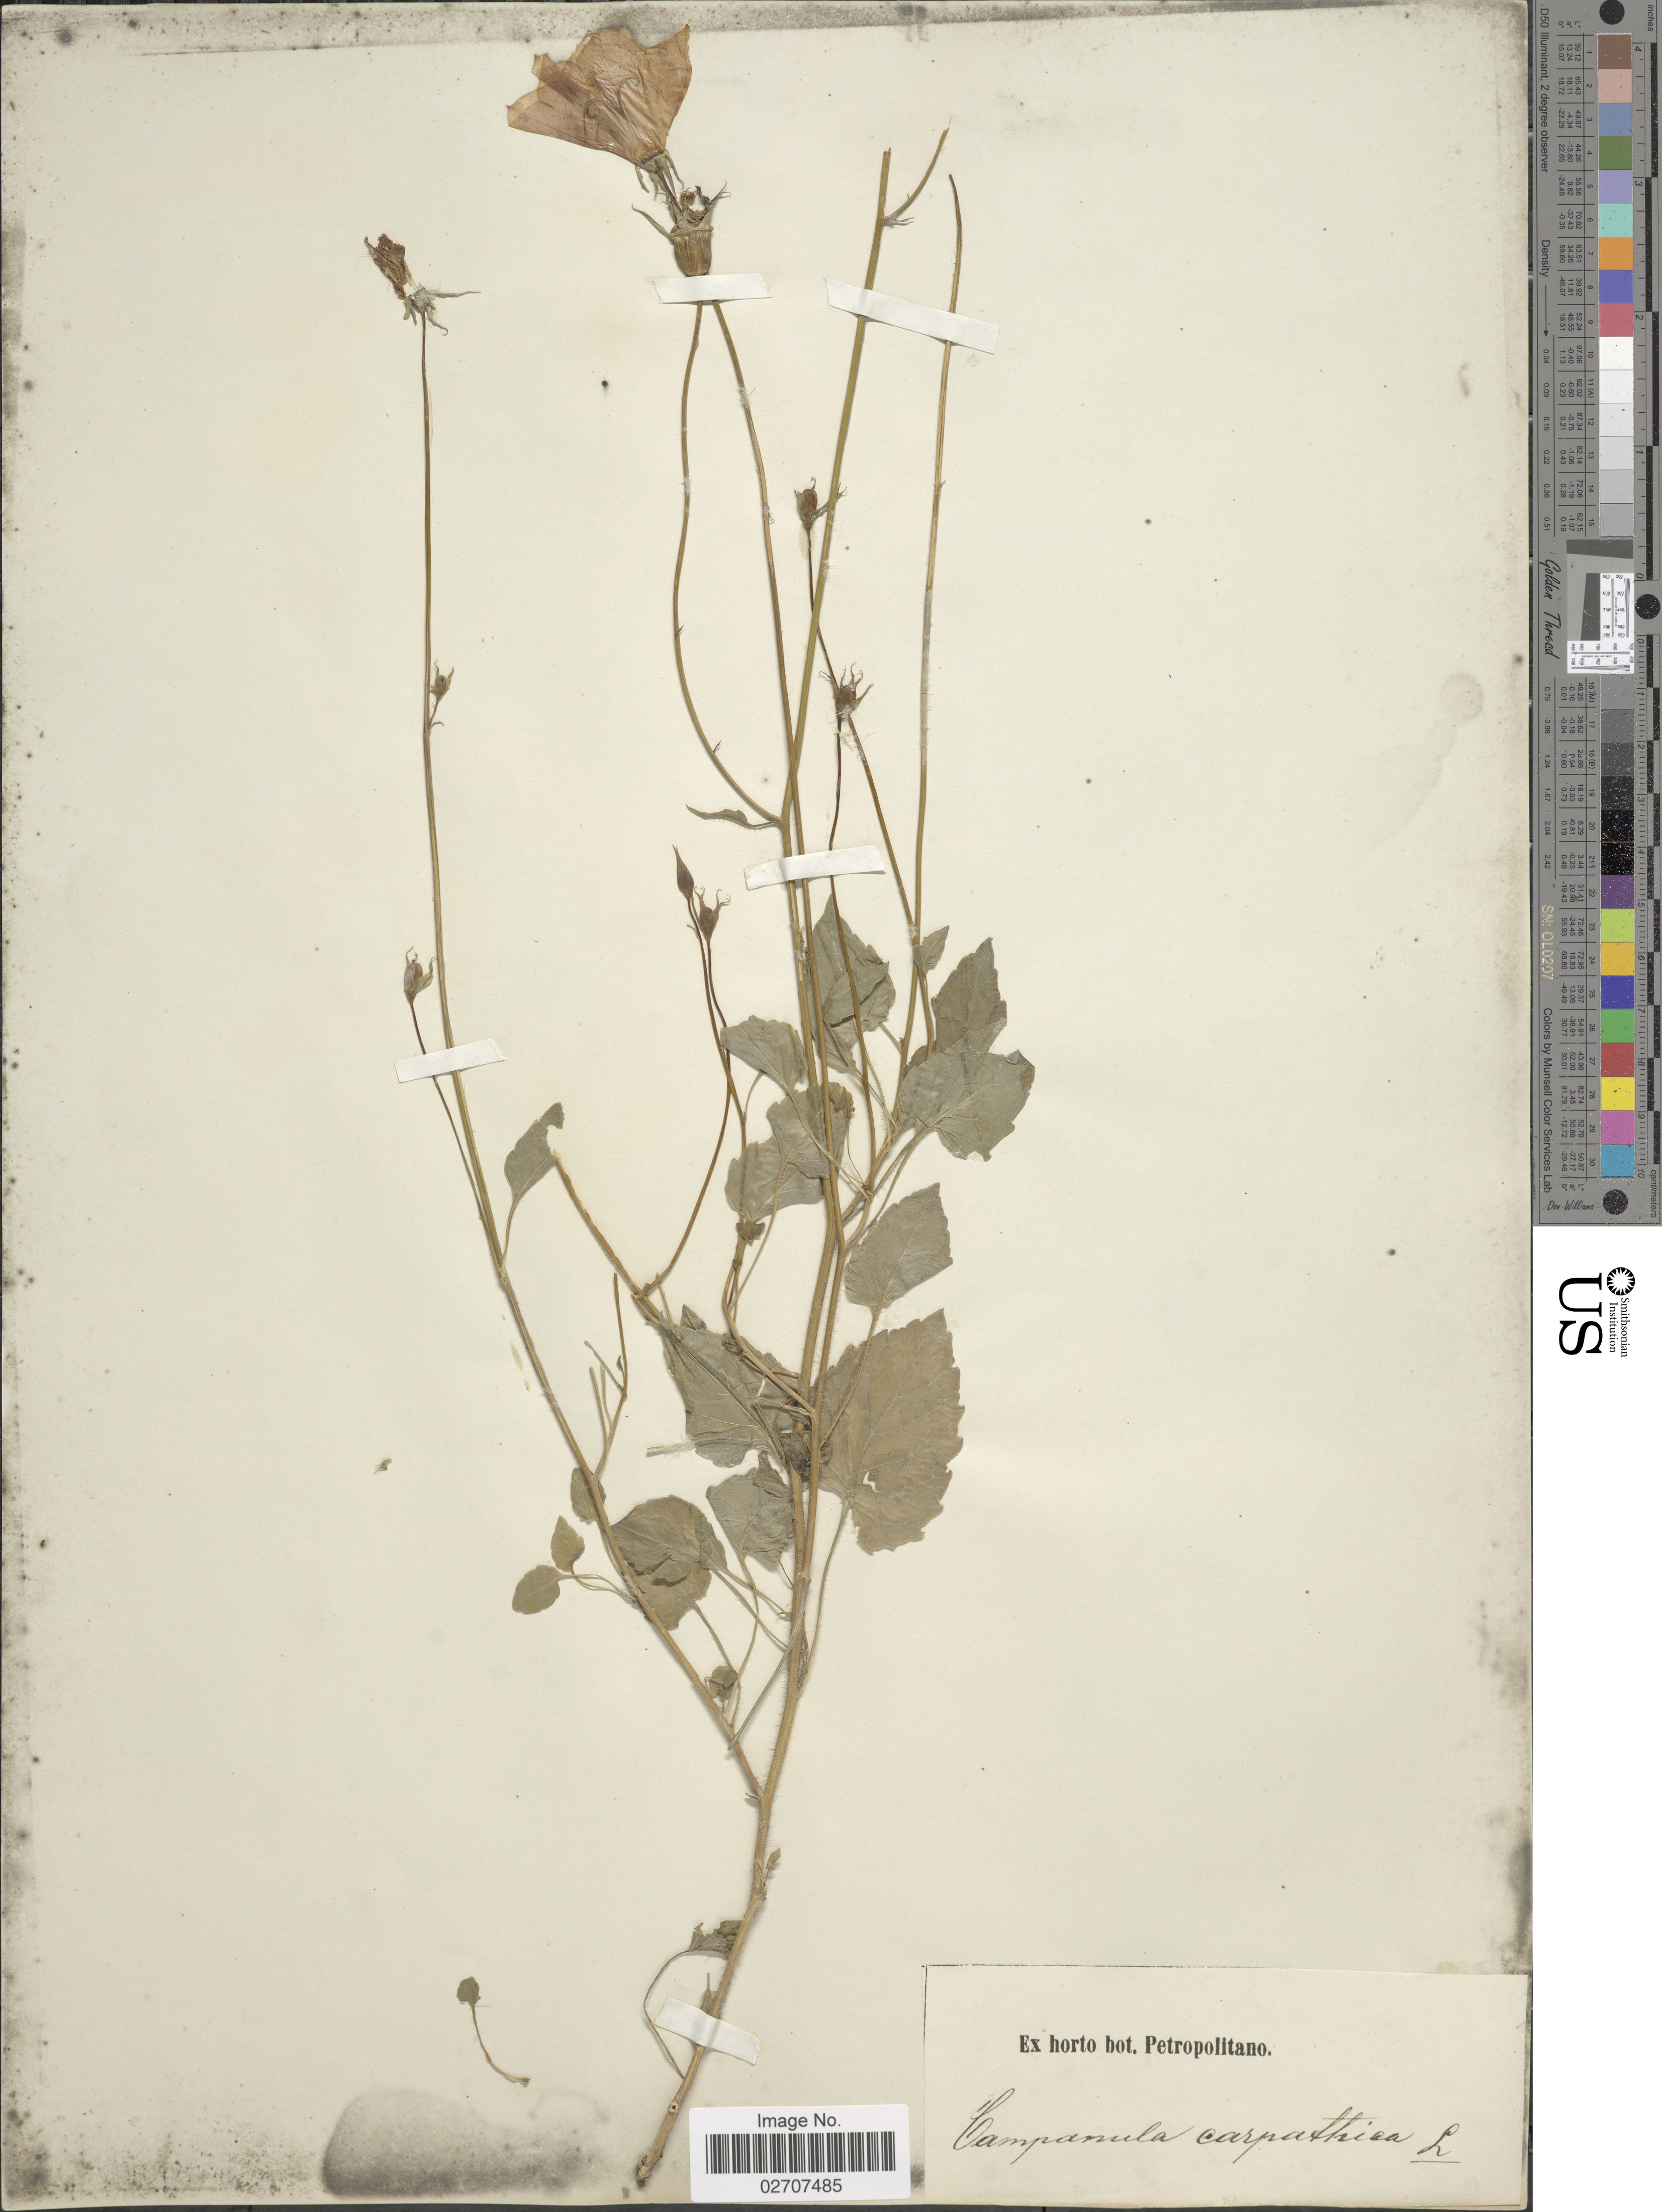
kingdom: Plantae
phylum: Tracheophyta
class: Magnoliopsida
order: Asterales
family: Campanulaceae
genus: Campanula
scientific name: Campanula carpatica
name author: Jacq.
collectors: ex Horto Bot. Petropolitano